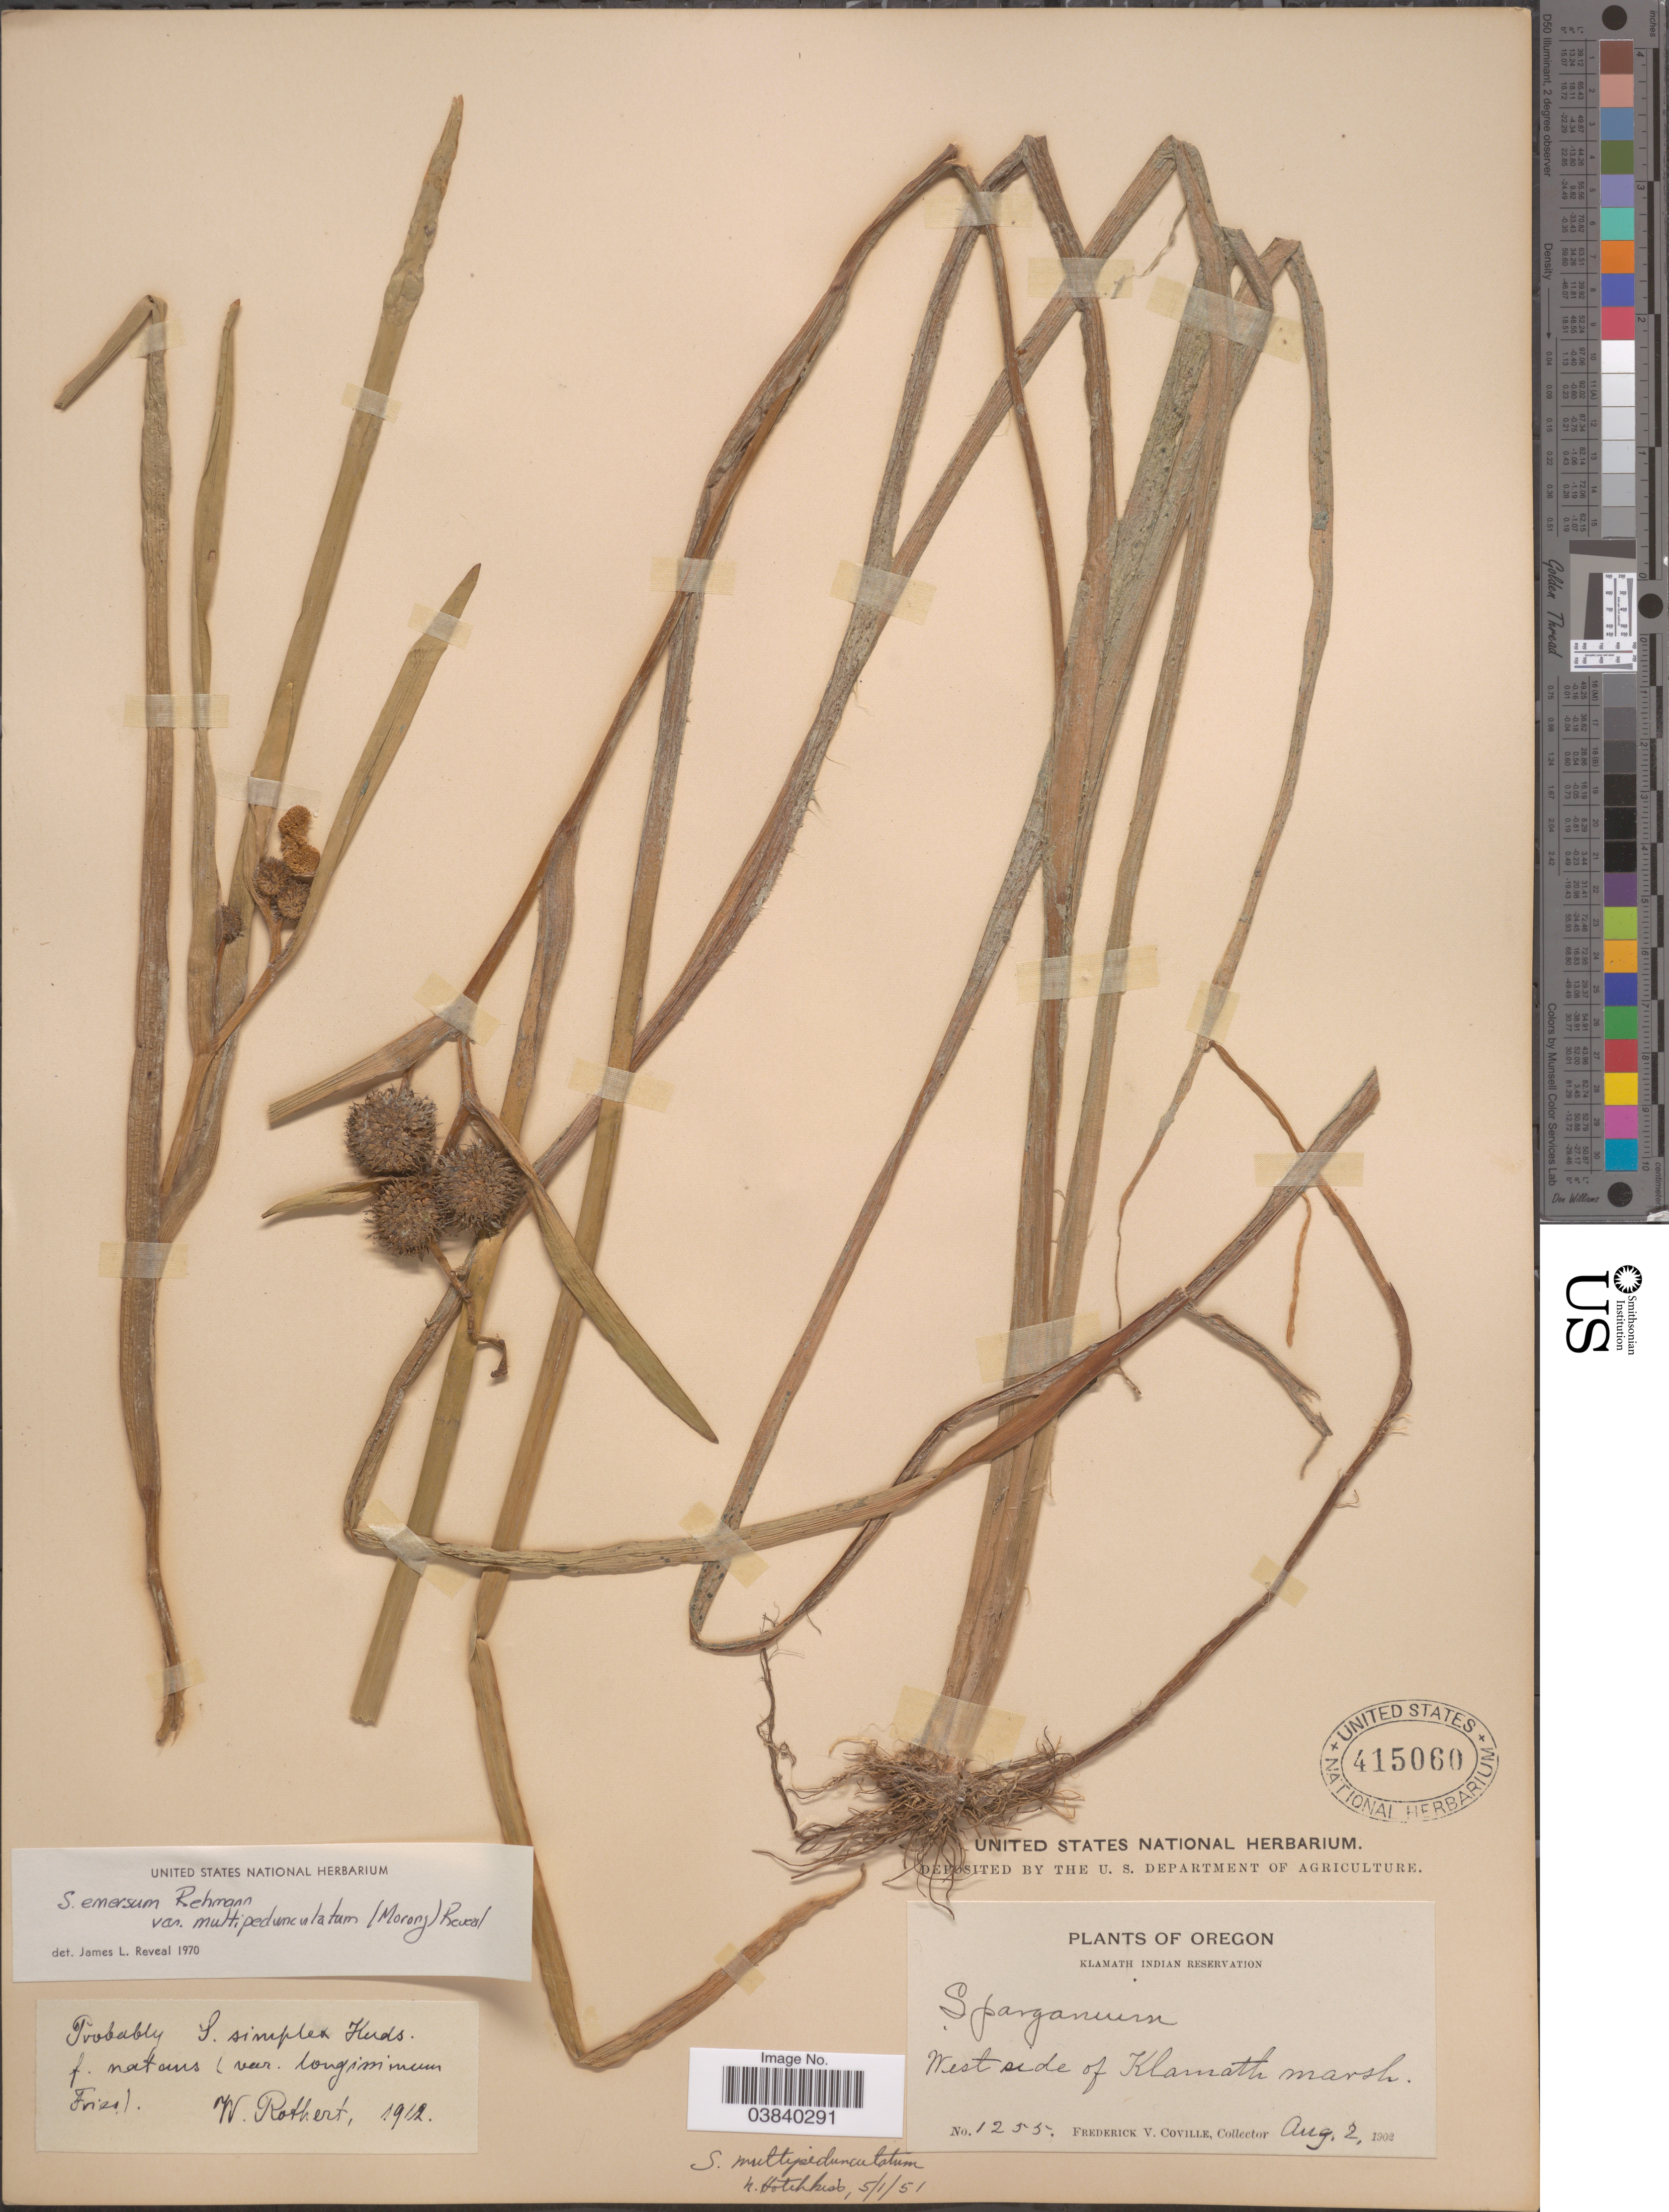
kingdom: Plantae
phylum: Tracheophyta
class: Liliopsida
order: Poales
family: Typhaceae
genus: Sparganium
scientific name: Sparganium emersum var. multipedunculatum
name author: (Morong) Reveal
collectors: F. V. Coville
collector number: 1255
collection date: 1902-08-02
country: United States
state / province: Oregon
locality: Klamath Indian Reservation. West side of Klamath marsh.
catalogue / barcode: US 415060